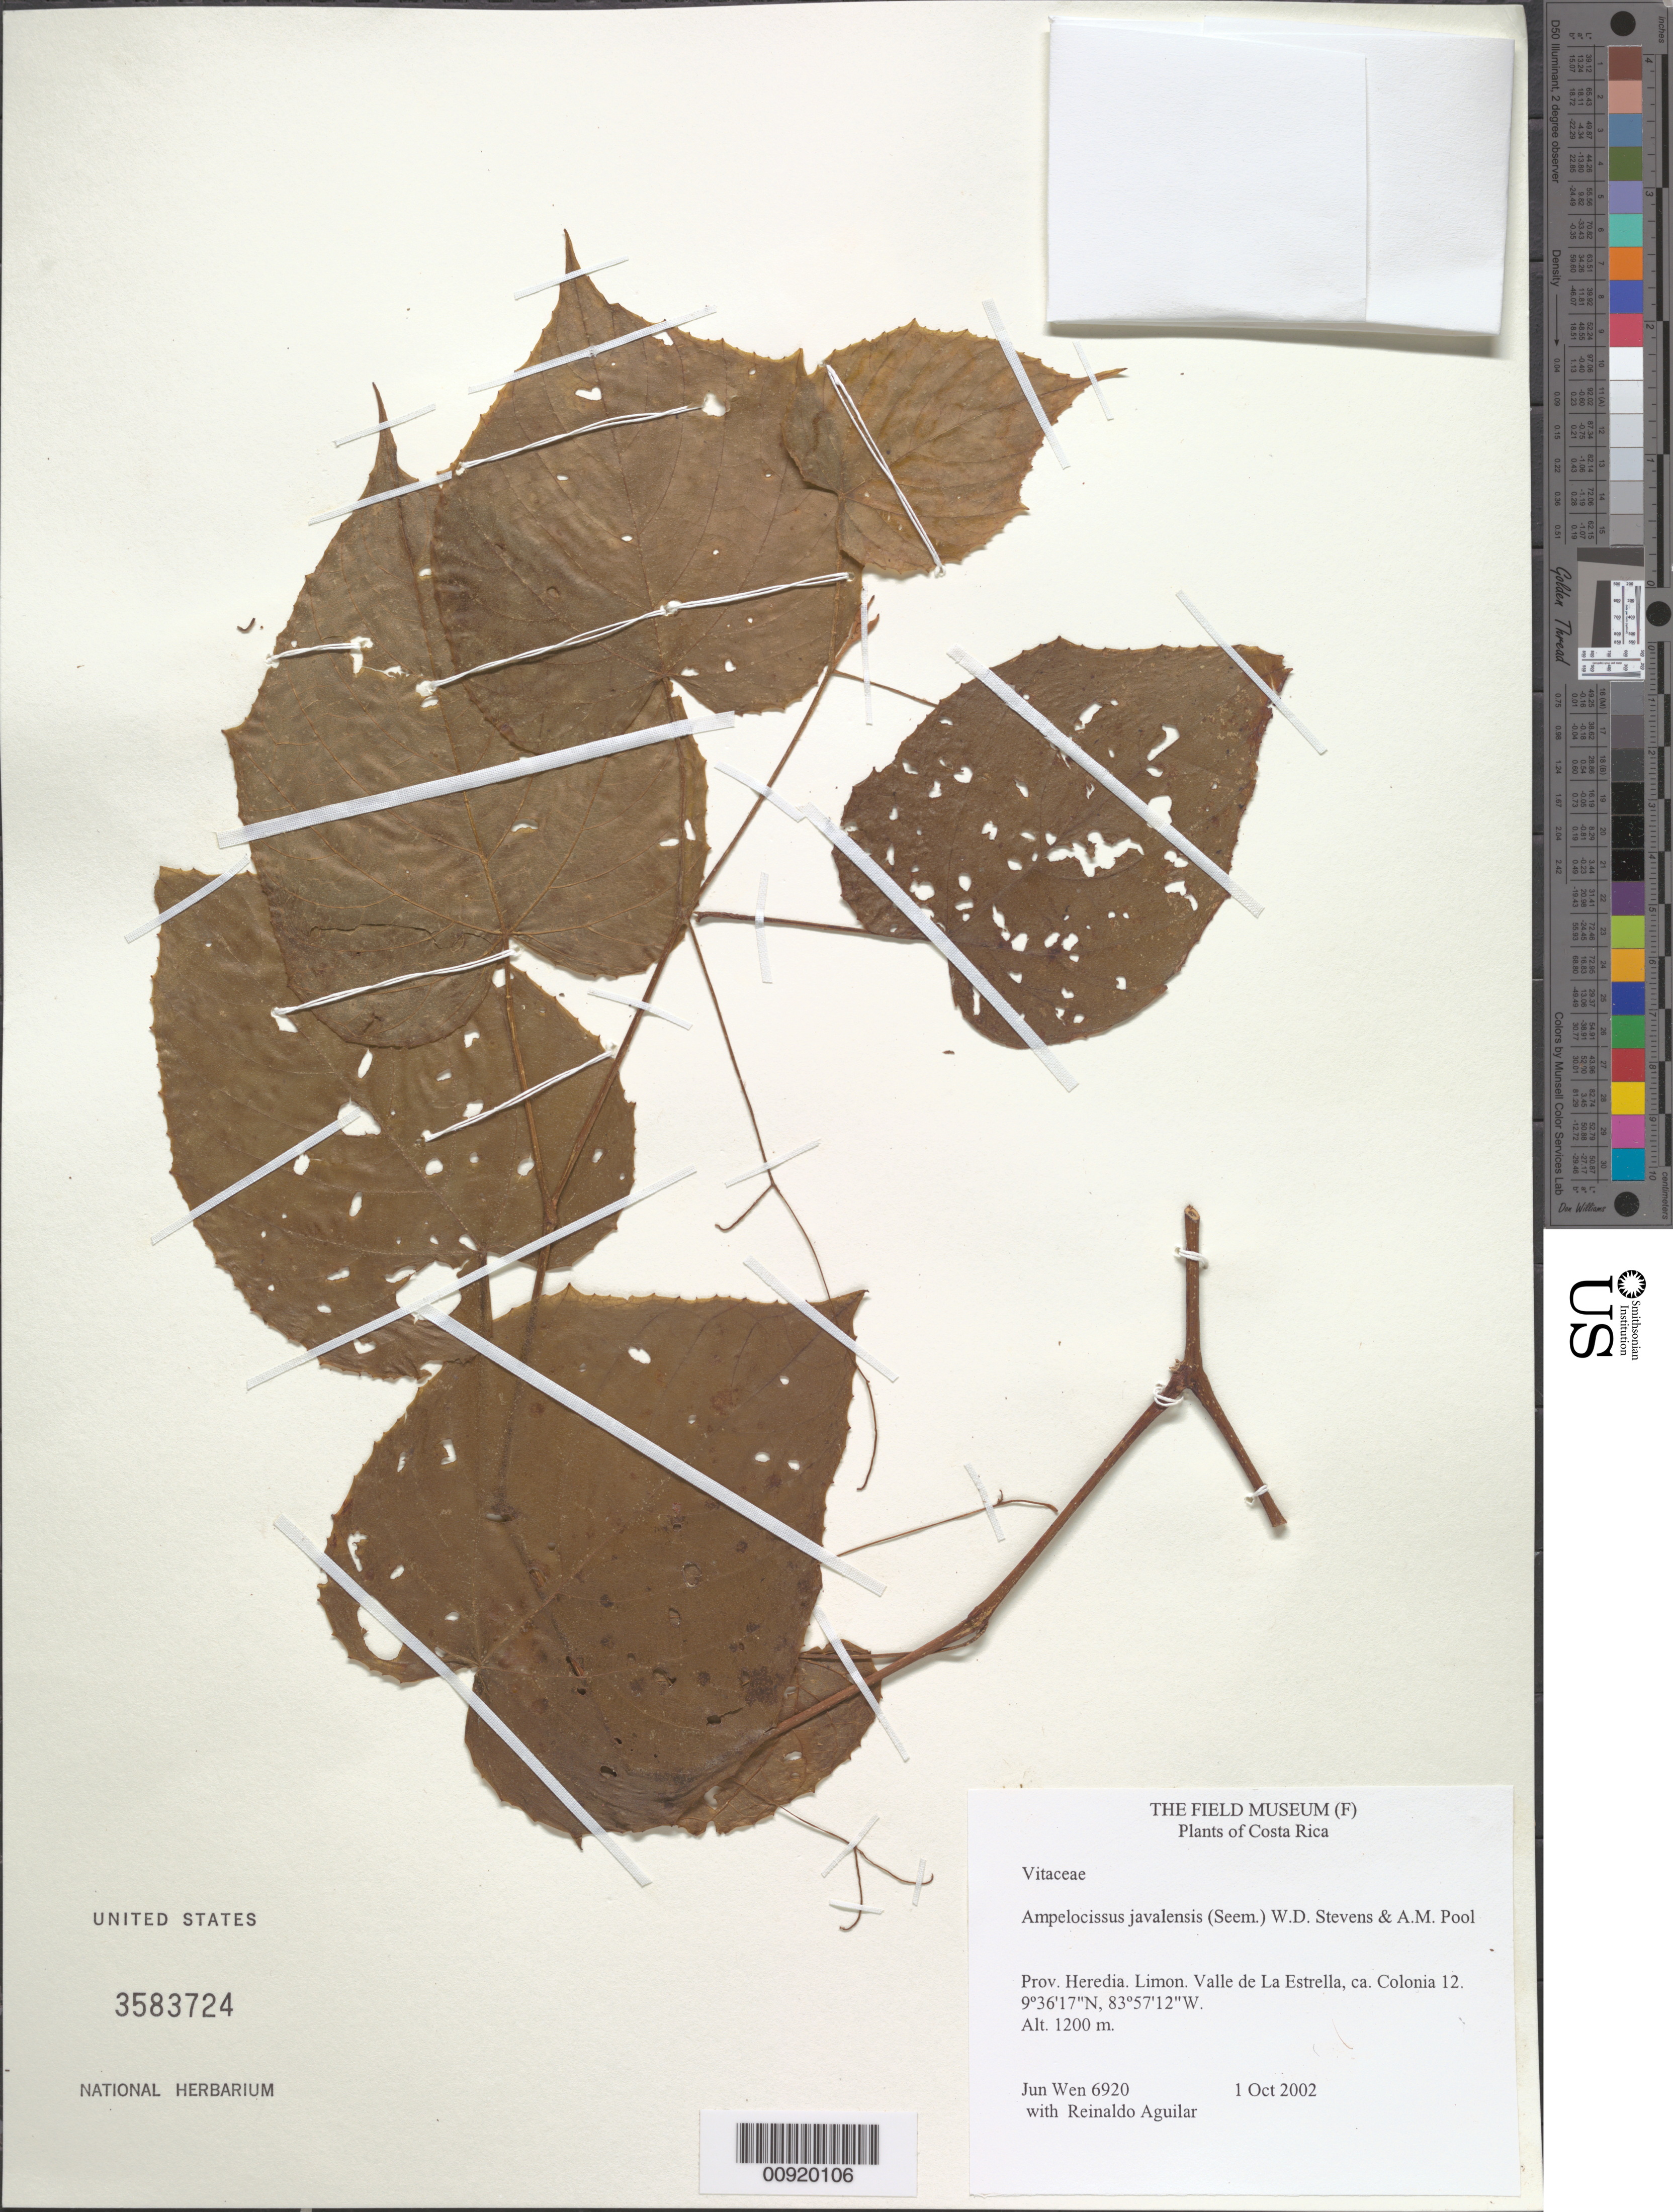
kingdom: Plantae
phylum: Tracheophyta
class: Magnoliopsida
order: Vitales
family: Vitaceae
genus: Ampelocissus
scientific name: Ampelocissus javalensis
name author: (Seem.) W.D. Stevens & A. Pool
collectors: J. Wen & R. Aguilar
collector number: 6920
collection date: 2002-10-01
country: Costa Rica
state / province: Heredia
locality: Limon. Valle de La Estrella, ca. Colonia 12.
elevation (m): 1200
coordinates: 9 36 17 N, 83 57 12 W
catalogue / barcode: US 3583724